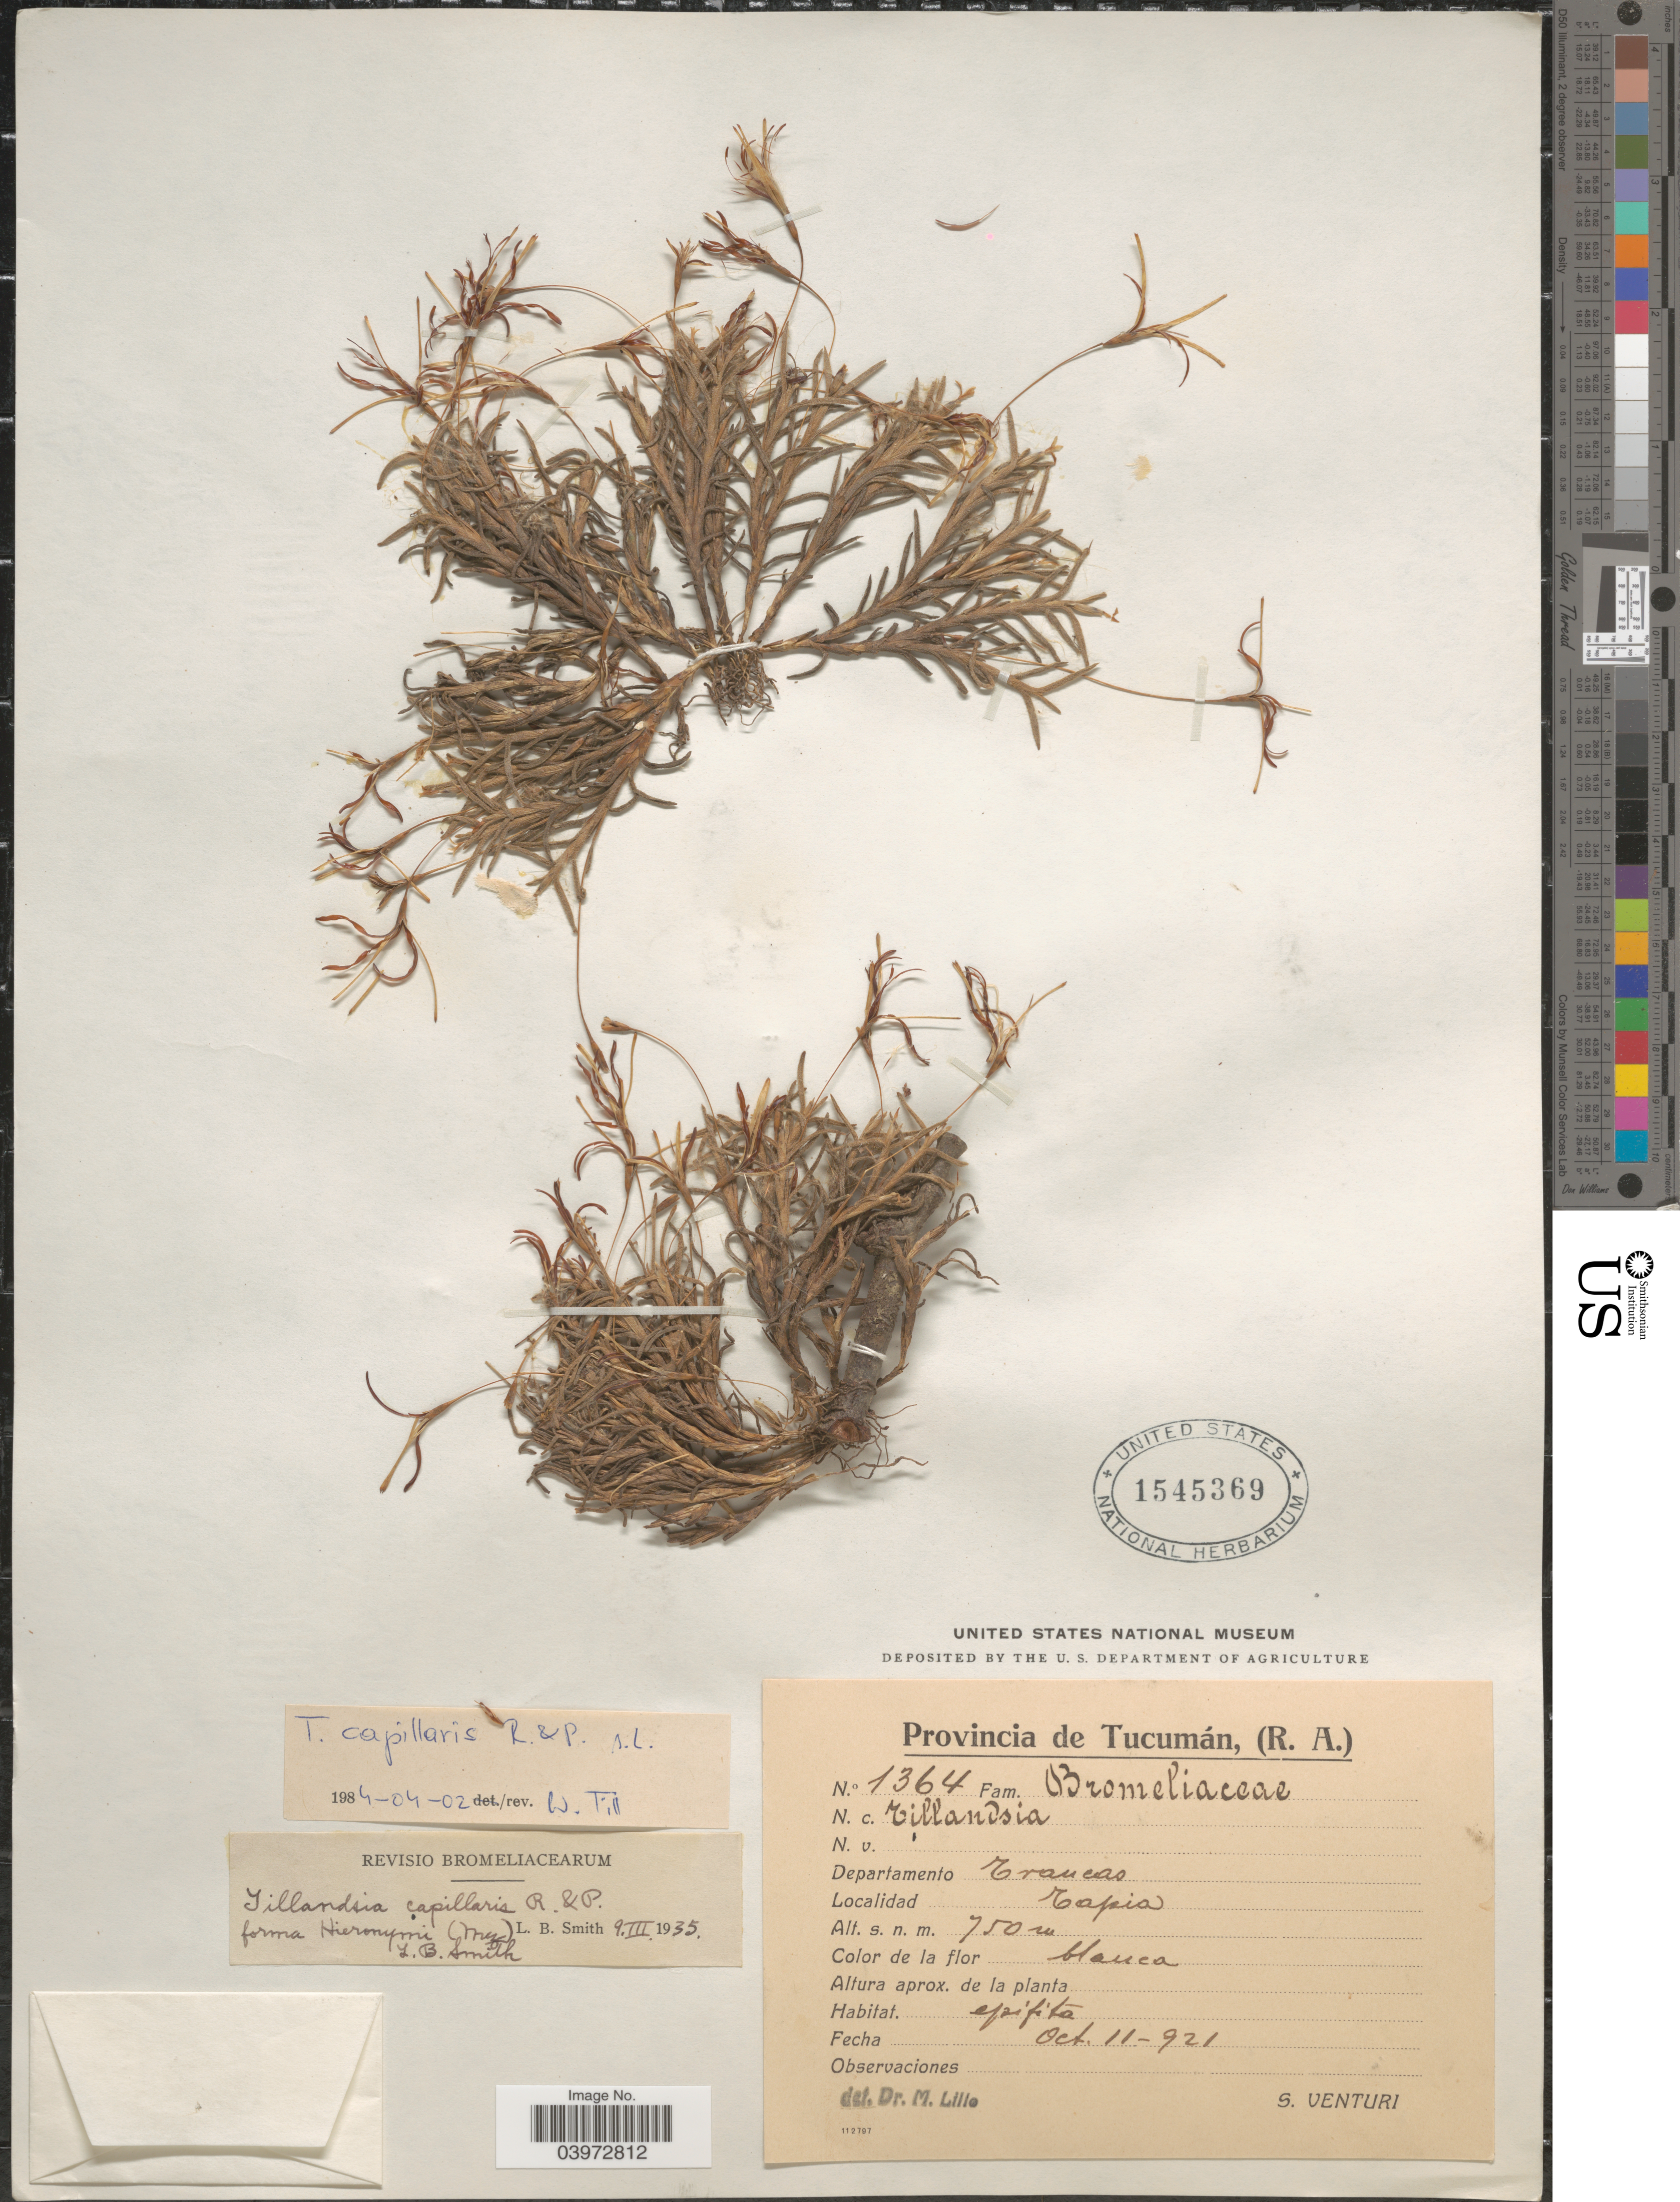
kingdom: Plantae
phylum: Tracheophyta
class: Liliopsida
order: Poales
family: Bromeliaceae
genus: Tillandsia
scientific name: Tillandsia capillaris f. hieronymii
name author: (Mez) L.B. Sm.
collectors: S. Venturi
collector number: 1364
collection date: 1921-10-11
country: Argentina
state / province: Tucuman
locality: Departamento Trancas. Tapia.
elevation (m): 750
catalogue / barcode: US 1545369